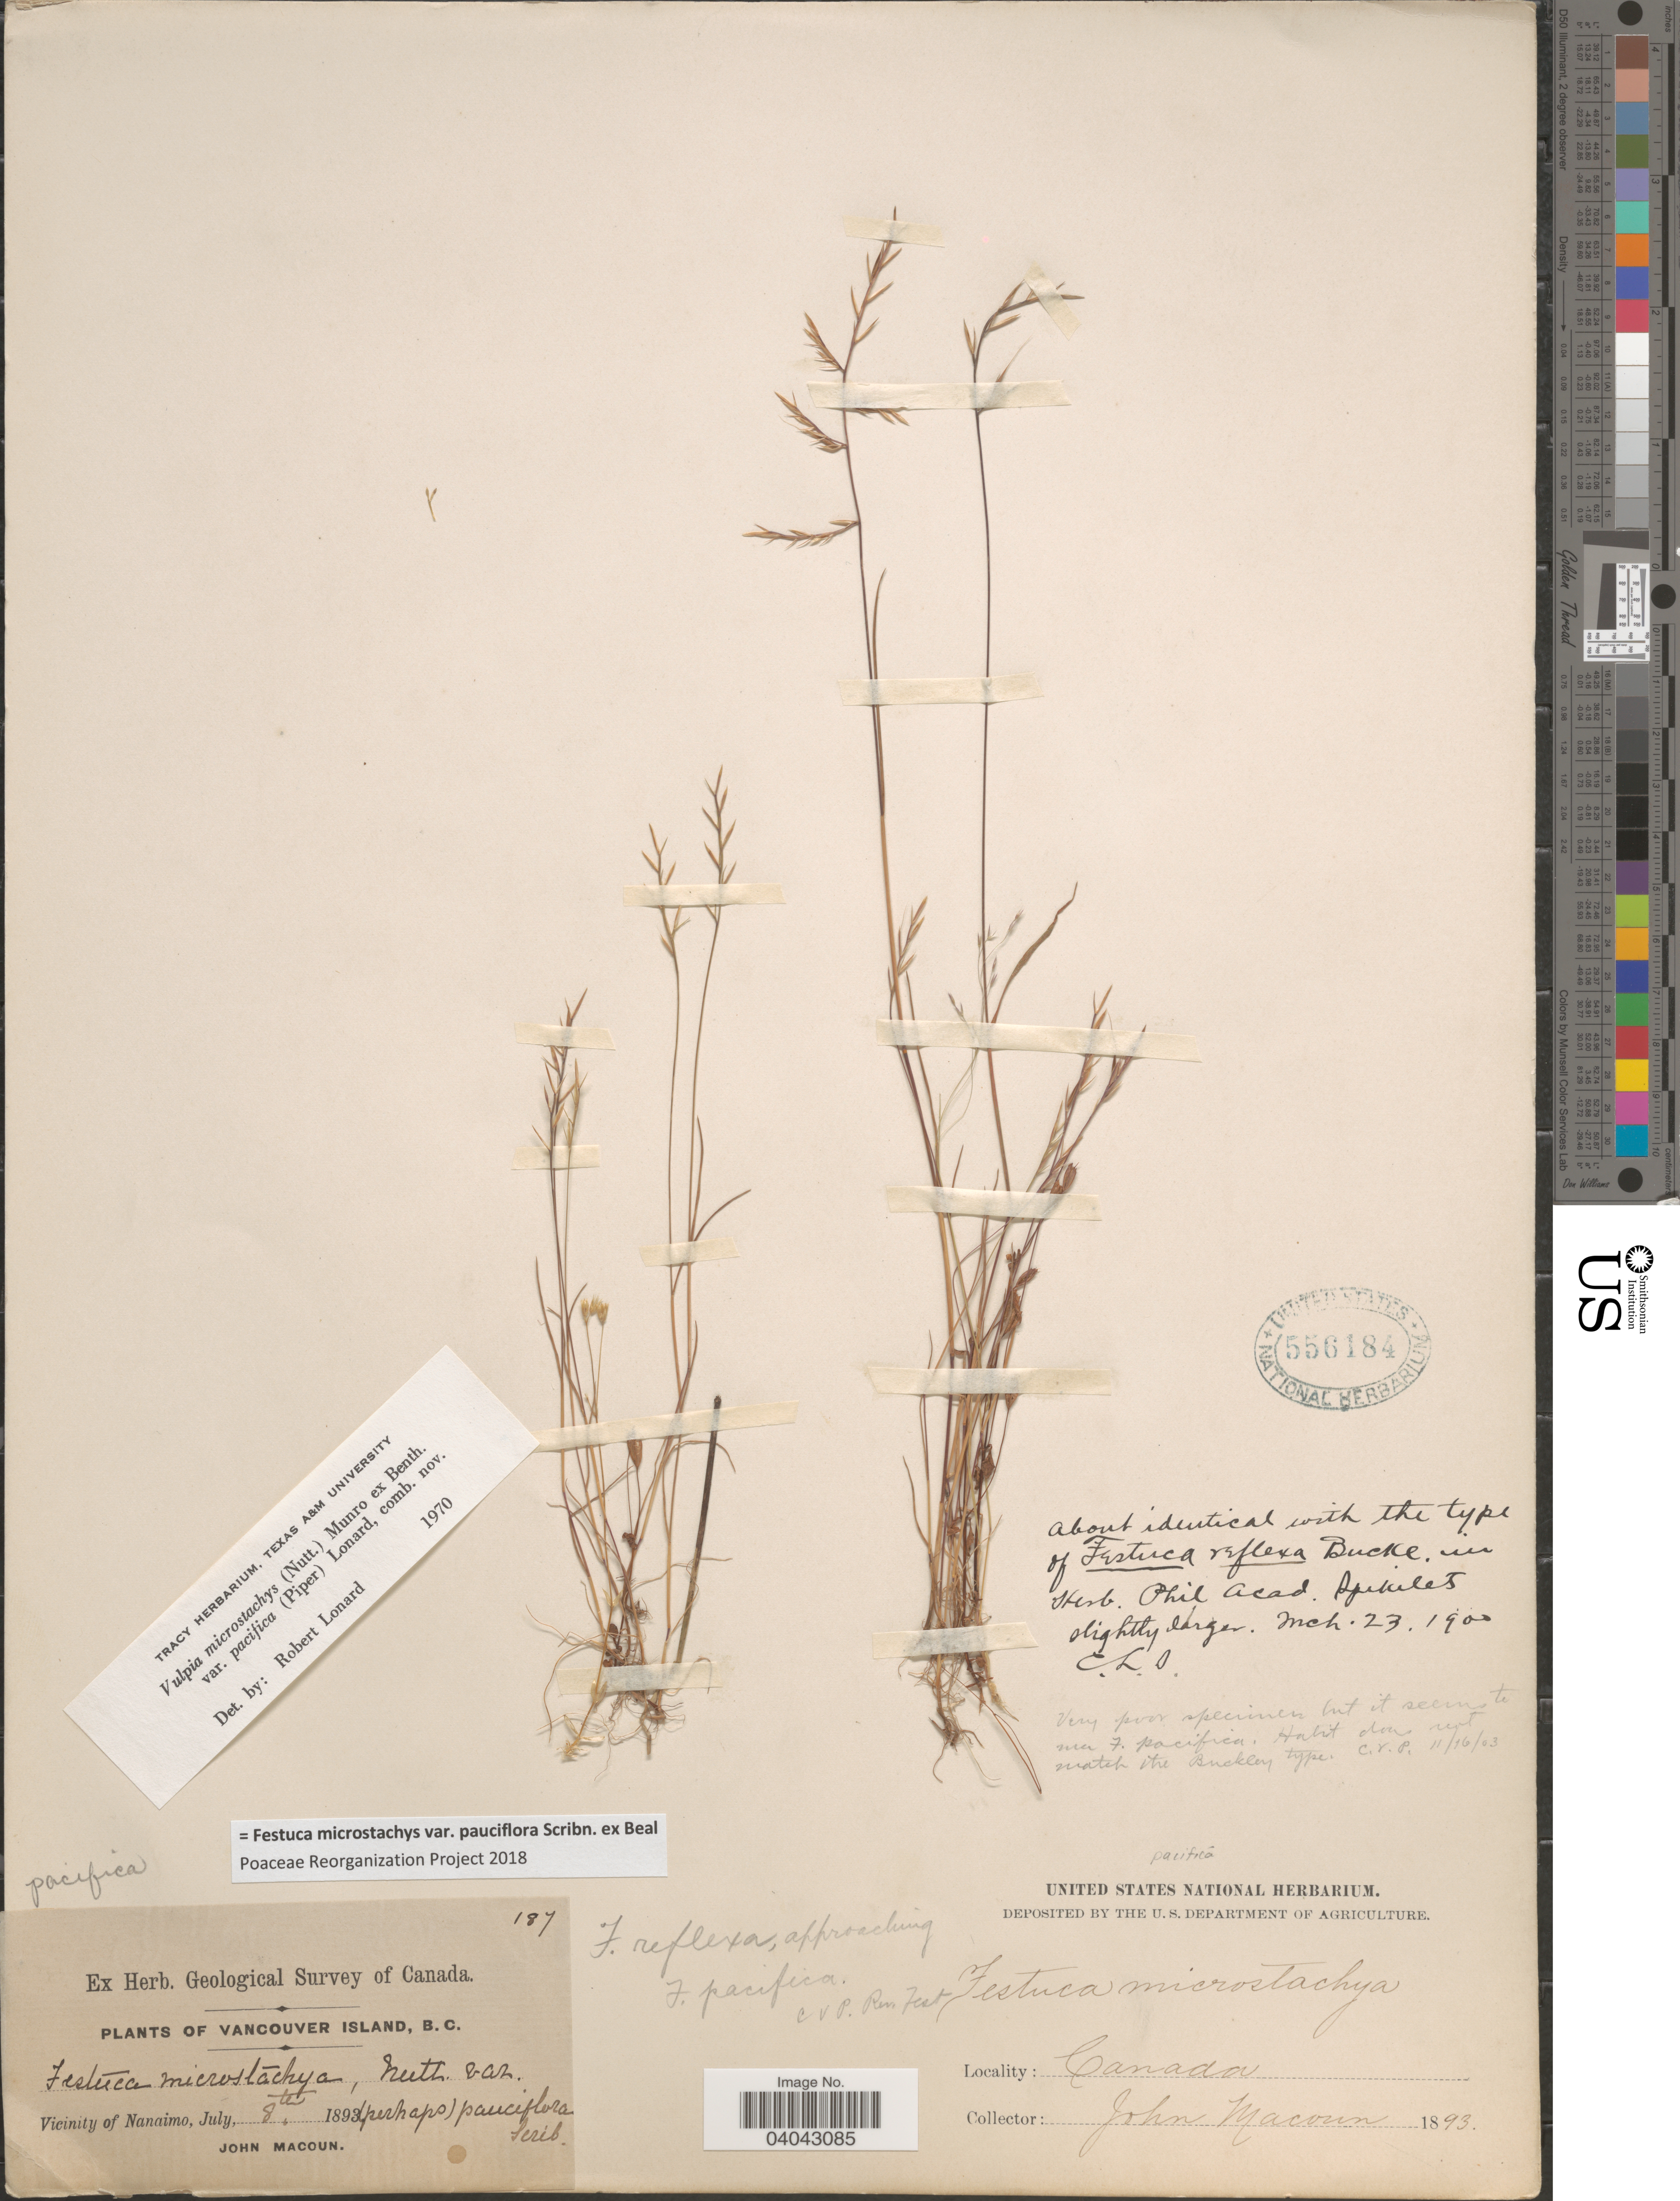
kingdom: Plantae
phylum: Tracheophyta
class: Liliopsida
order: Poales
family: Poaceae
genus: Festuca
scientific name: Festuca microstachys var. pauciflora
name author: Scribn. ex W.J. Beal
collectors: J. Macoun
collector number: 187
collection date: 1893-07-08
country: Canada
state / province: British Columbia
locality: Vancouver Island. Vicinity of Nanaimo.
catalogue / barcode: US 556184